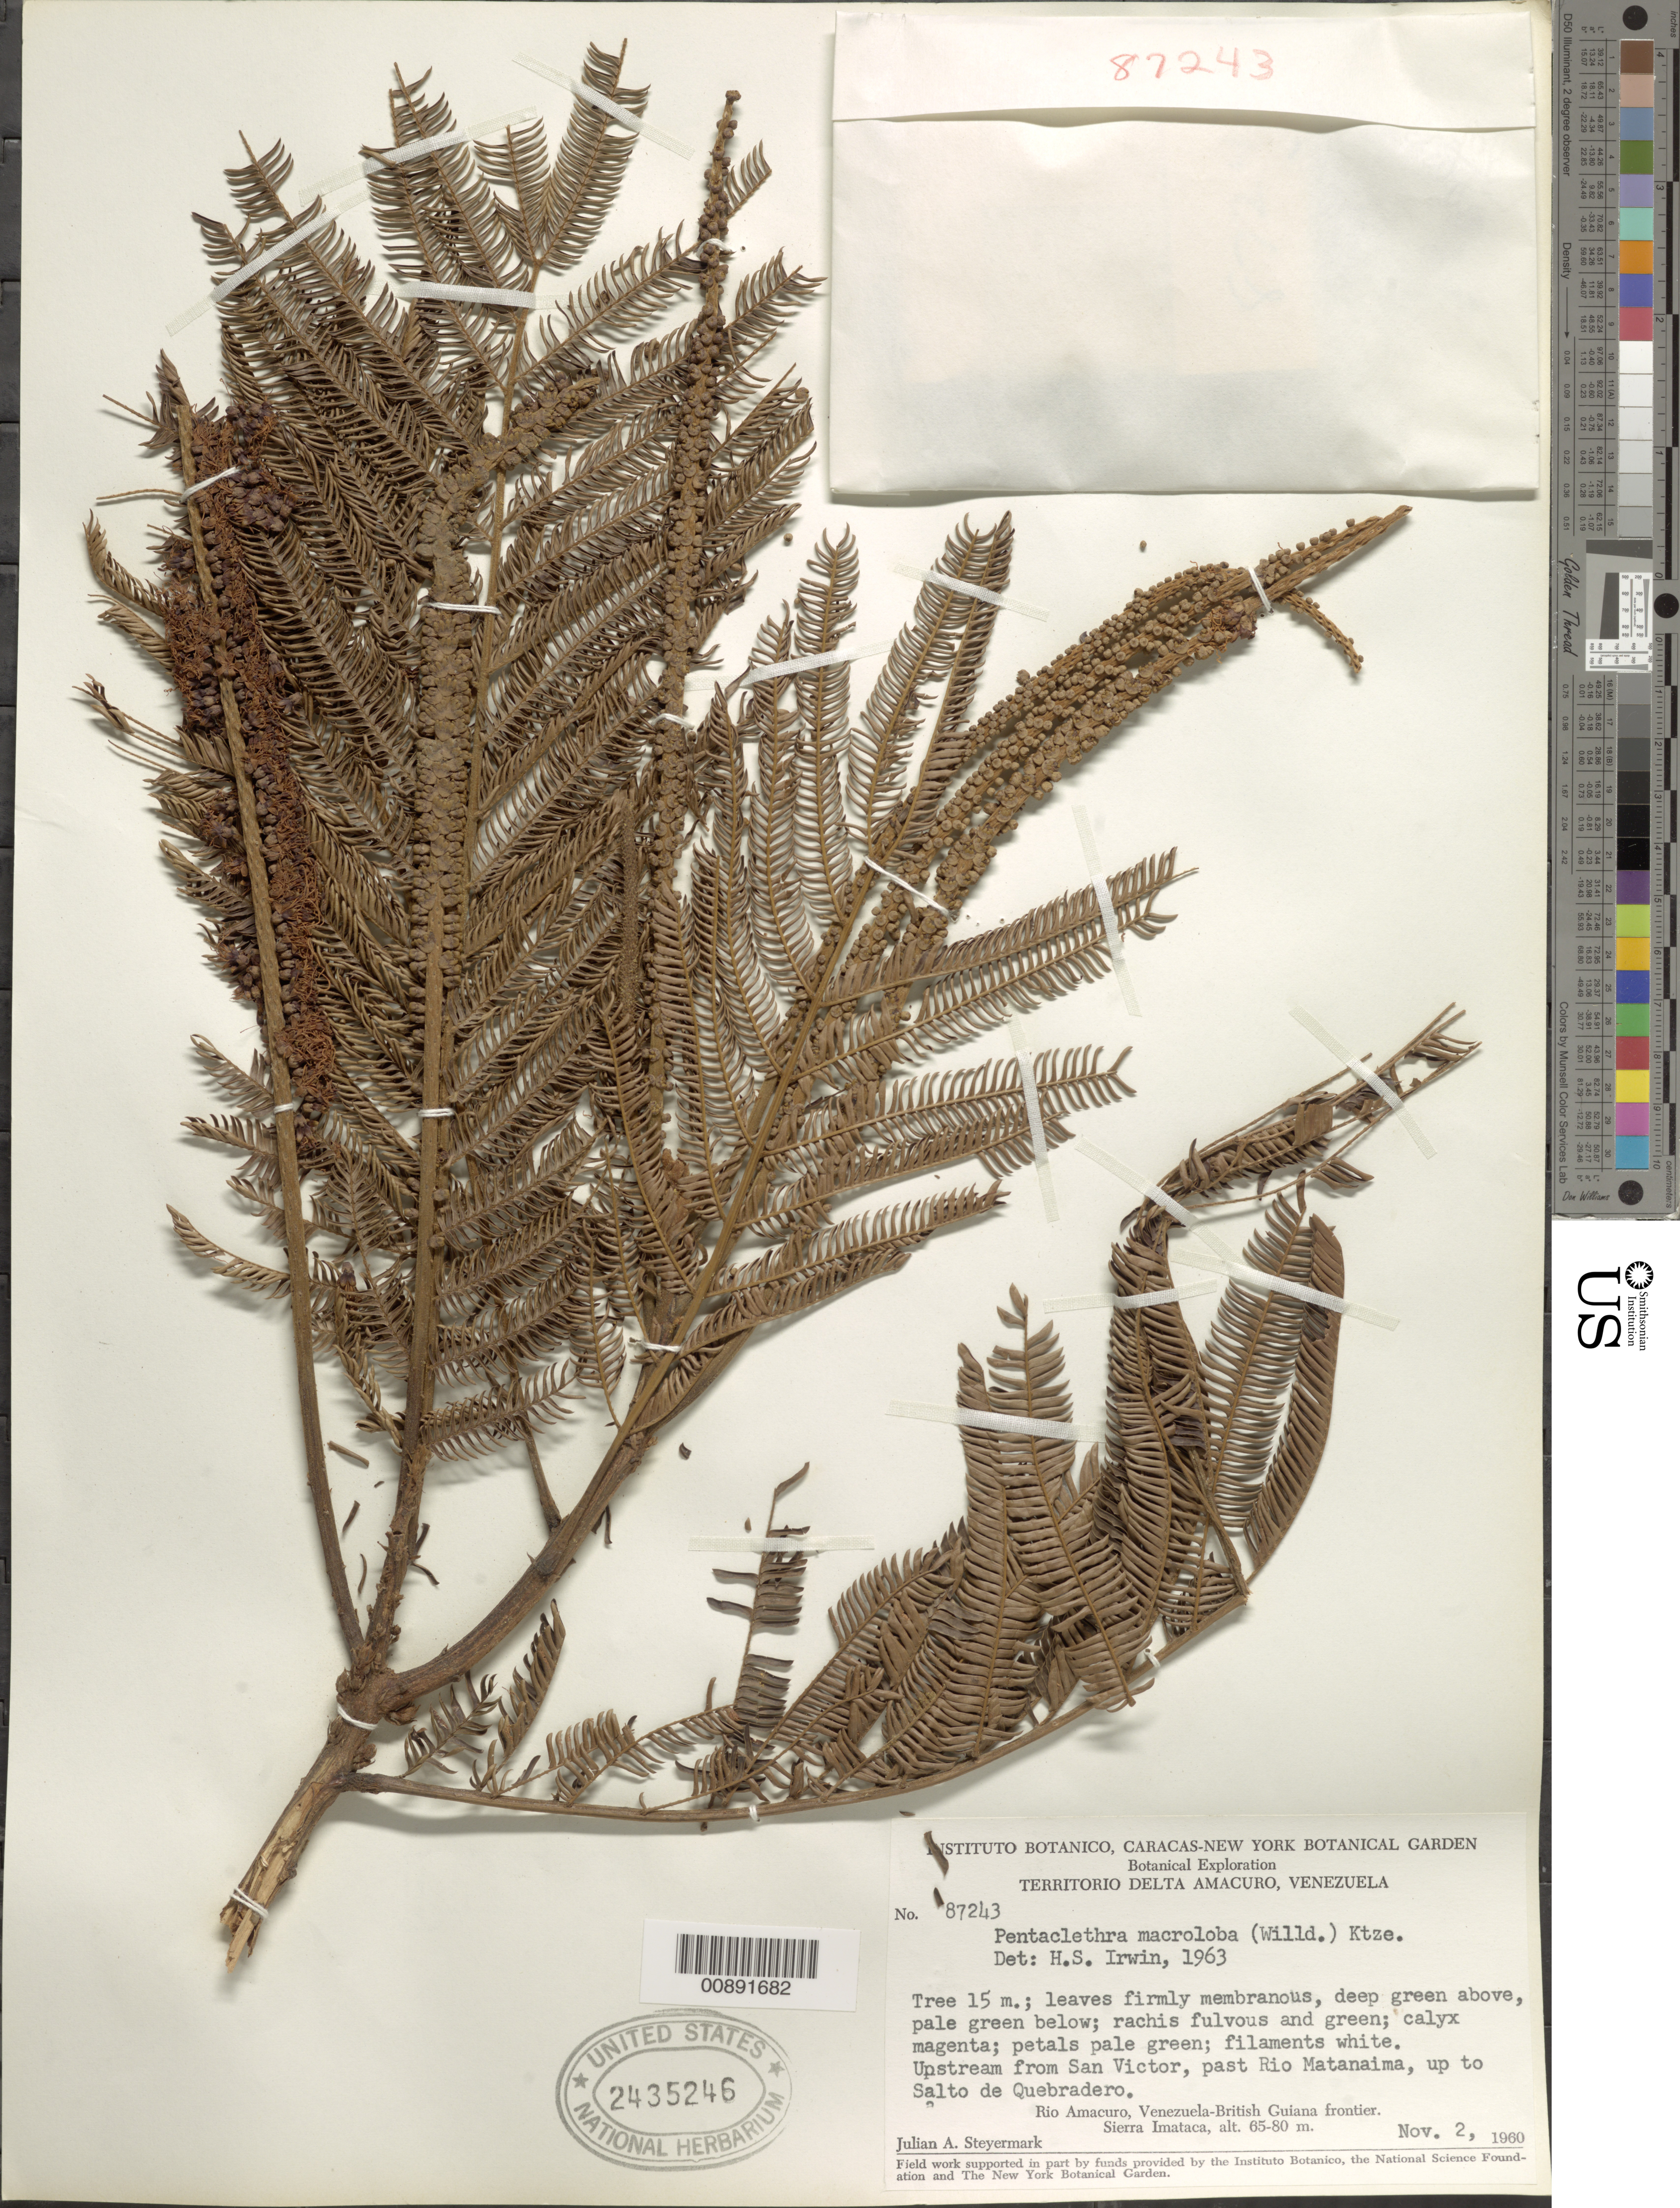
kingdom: Plantae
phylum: Tracheophyta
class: Magnoliopsida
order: Fabales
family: Fabaceae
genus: Pentaclethra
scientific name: Pentaclethra macroloba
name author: (Willd.) Kuntze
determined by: Irwin, Howard S.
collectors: J. Steyermark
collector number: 87243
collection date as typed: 2-Nov-60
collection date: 1960-11-02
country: Venezuela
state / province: Delta Amacuro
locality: Río Amacuro, Venezuela-British Guiana frontier, Sierra Imataca; upstream from San Victor, past Río Matanaima, up to Salto de Quebradero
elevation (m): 65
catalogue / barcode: US 2435246